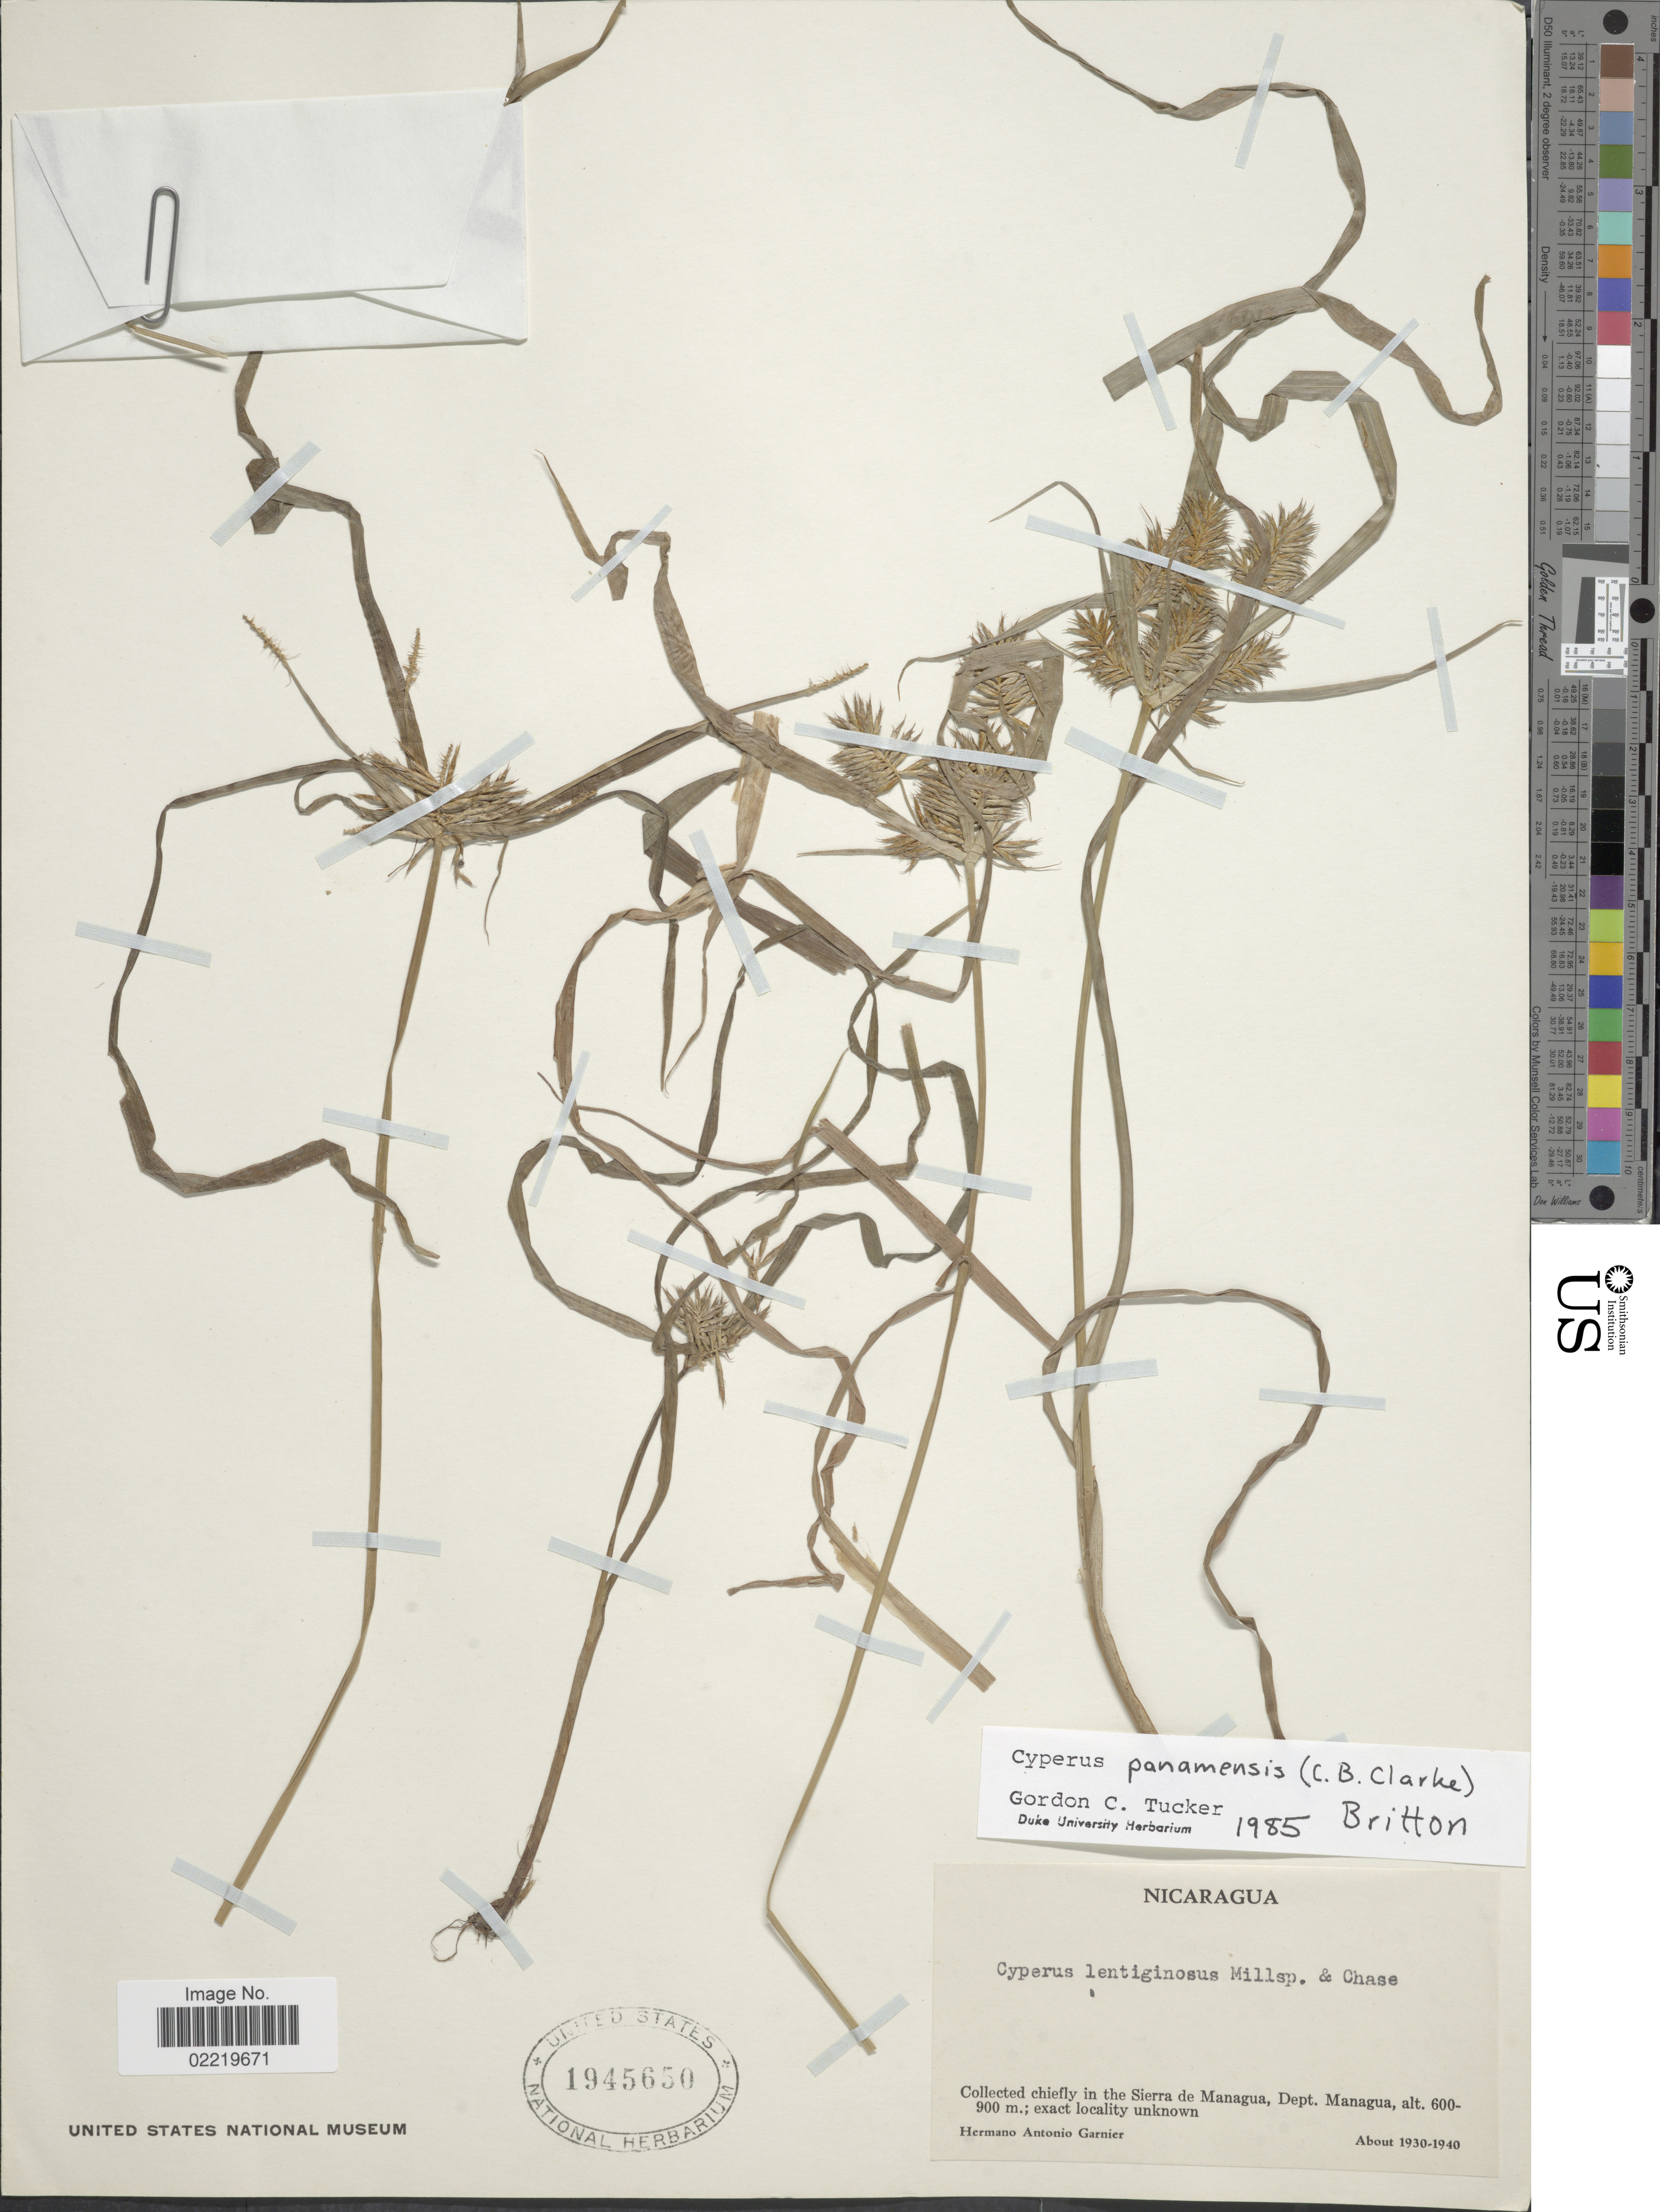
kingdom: Plantae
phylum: Tracheophyta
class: Liliopsida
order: Poales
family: Cyperaceae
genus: Cyperus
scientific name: Cyperus panamensis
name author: (C.B. Clarke) Britton ex Standl.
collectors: Bro. A. Garnier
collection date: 1930/1940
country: Nicaragua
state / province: Managua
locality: Collected chiefly in the Sierra de Managua, Dept. Managua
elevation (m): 600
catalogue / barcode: US 1945650